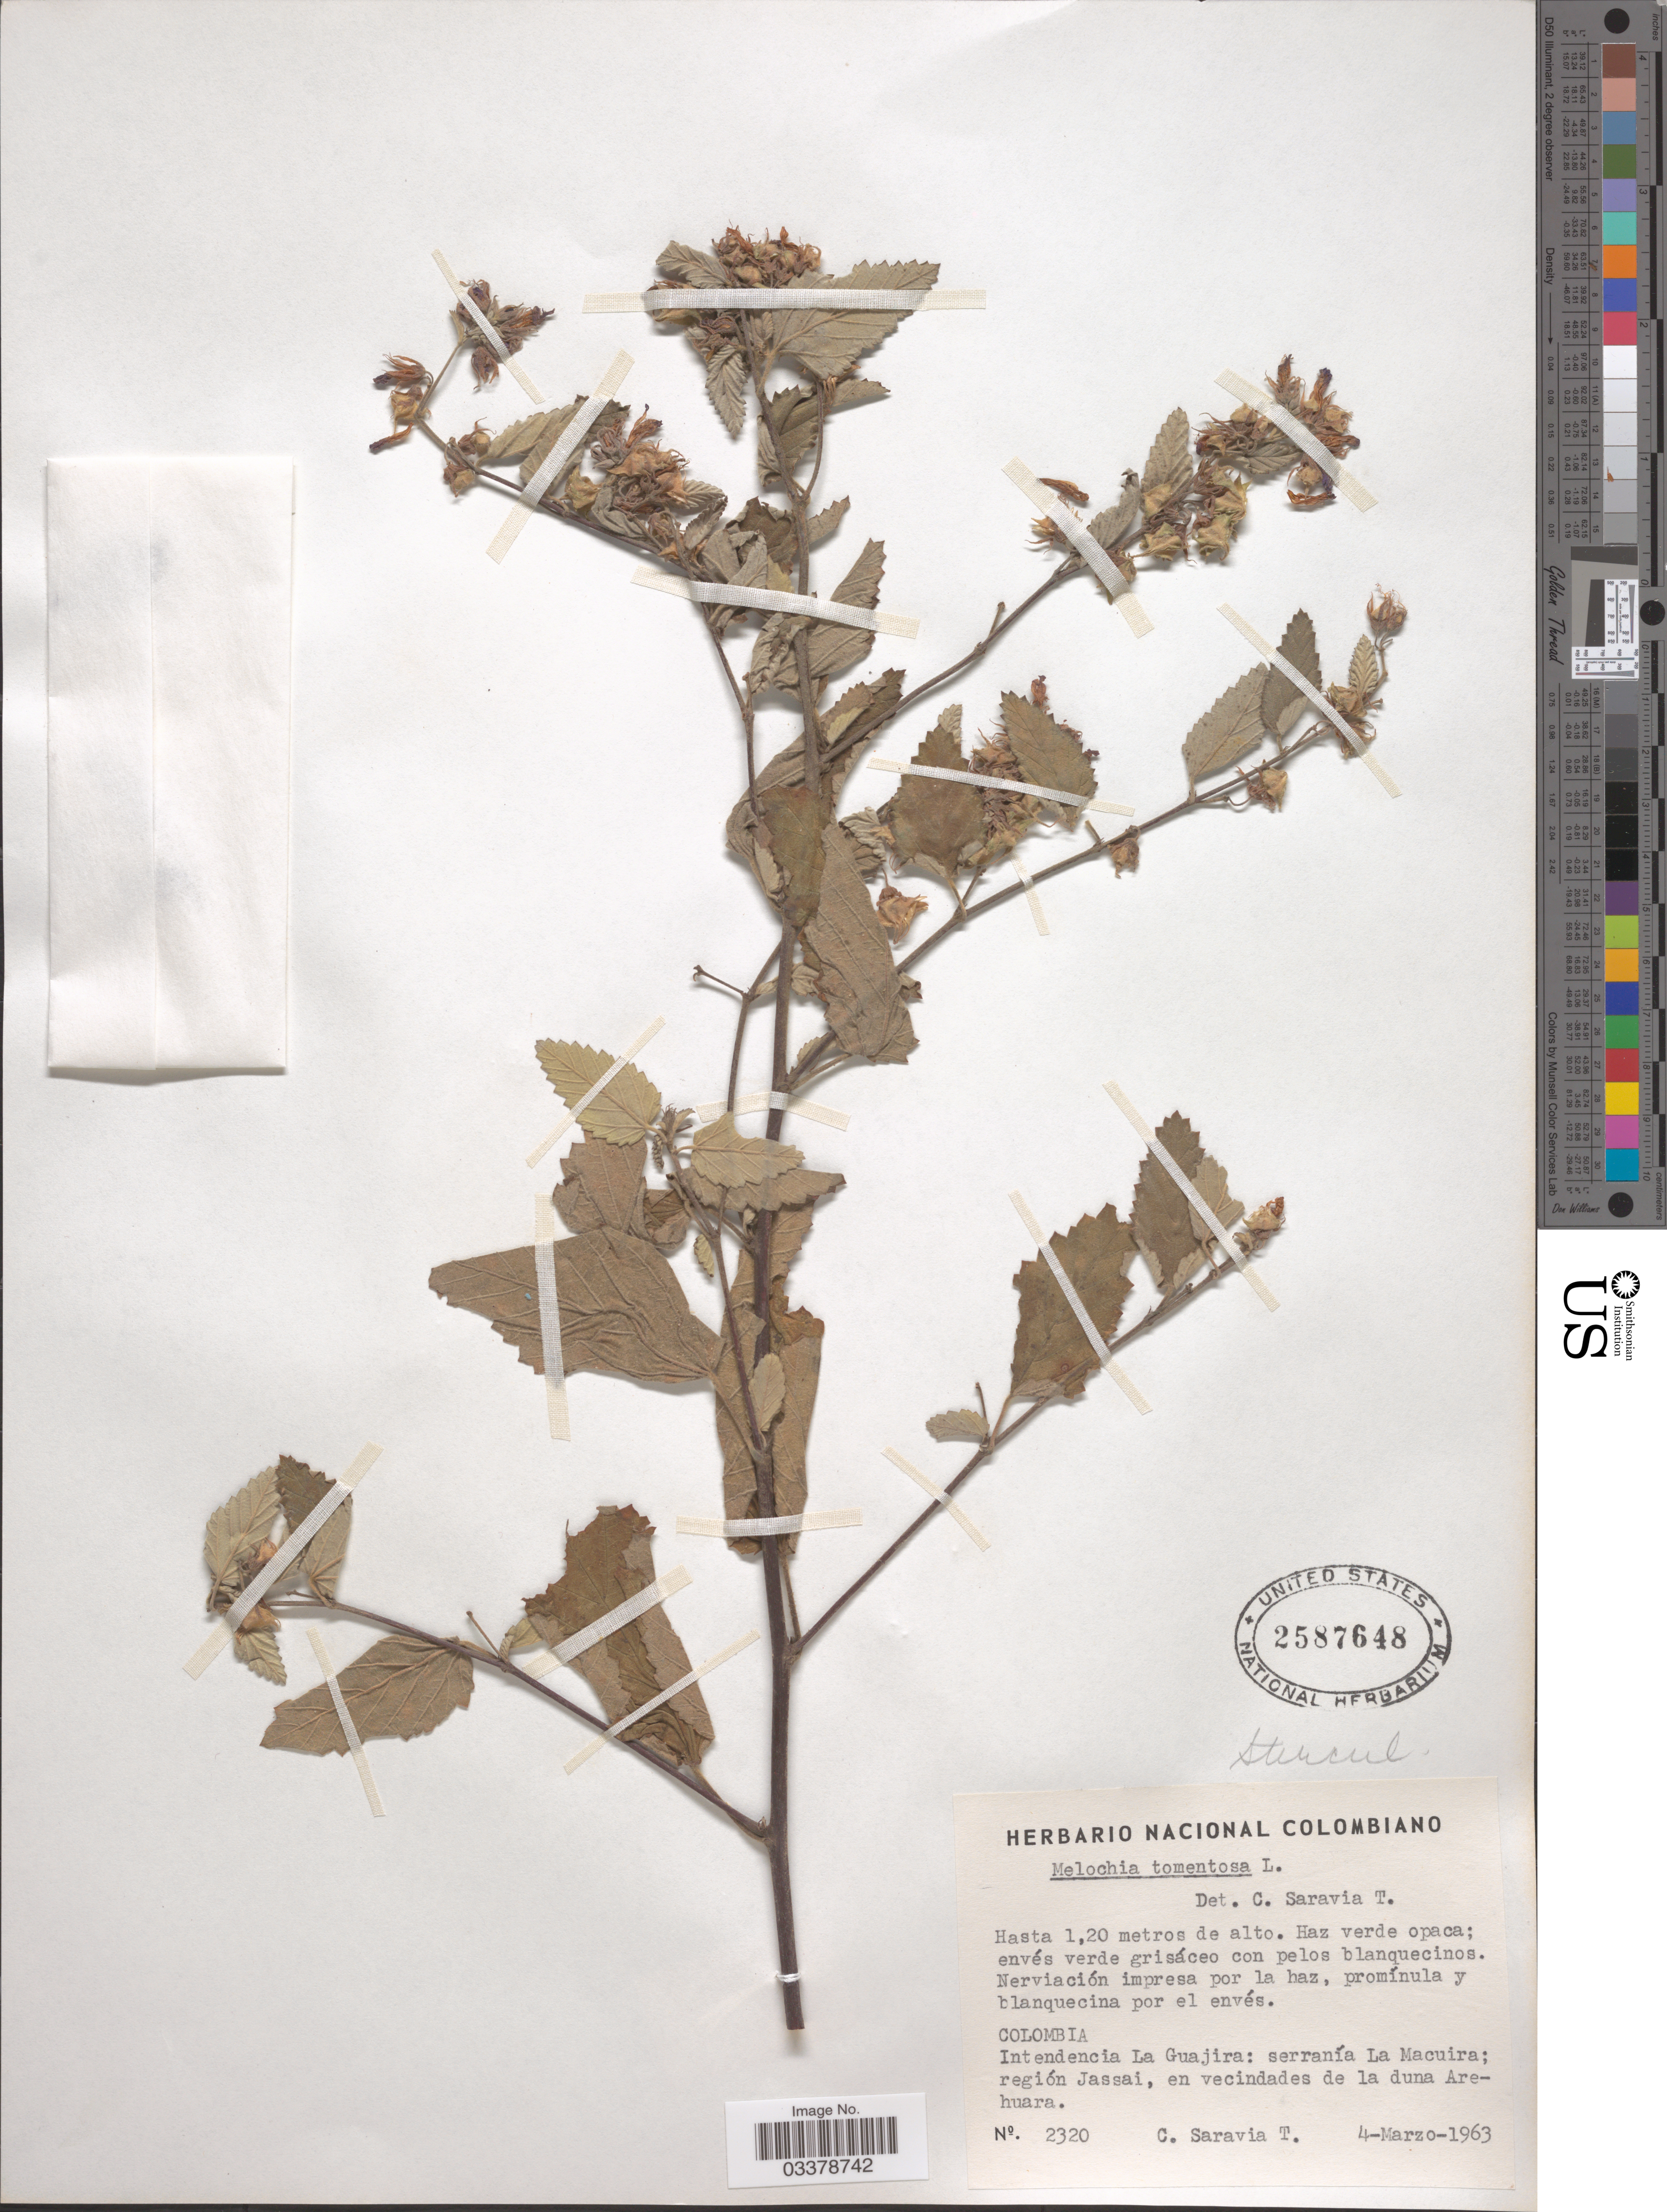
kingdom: Plantae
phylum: Tracheophyta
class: Magnoliopsida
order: Malvales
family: Malvaceae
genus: Melochia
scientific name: Melochia tomentosa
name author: L.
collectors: C. Saravia T.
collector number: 2320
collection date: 1963-03-04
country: Colombia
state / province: La Guajira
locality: Intendencia La Guajira: serranía La Macuira; región Jassai, en vecindades de la duna Arehuara.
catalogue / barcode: US 2587648